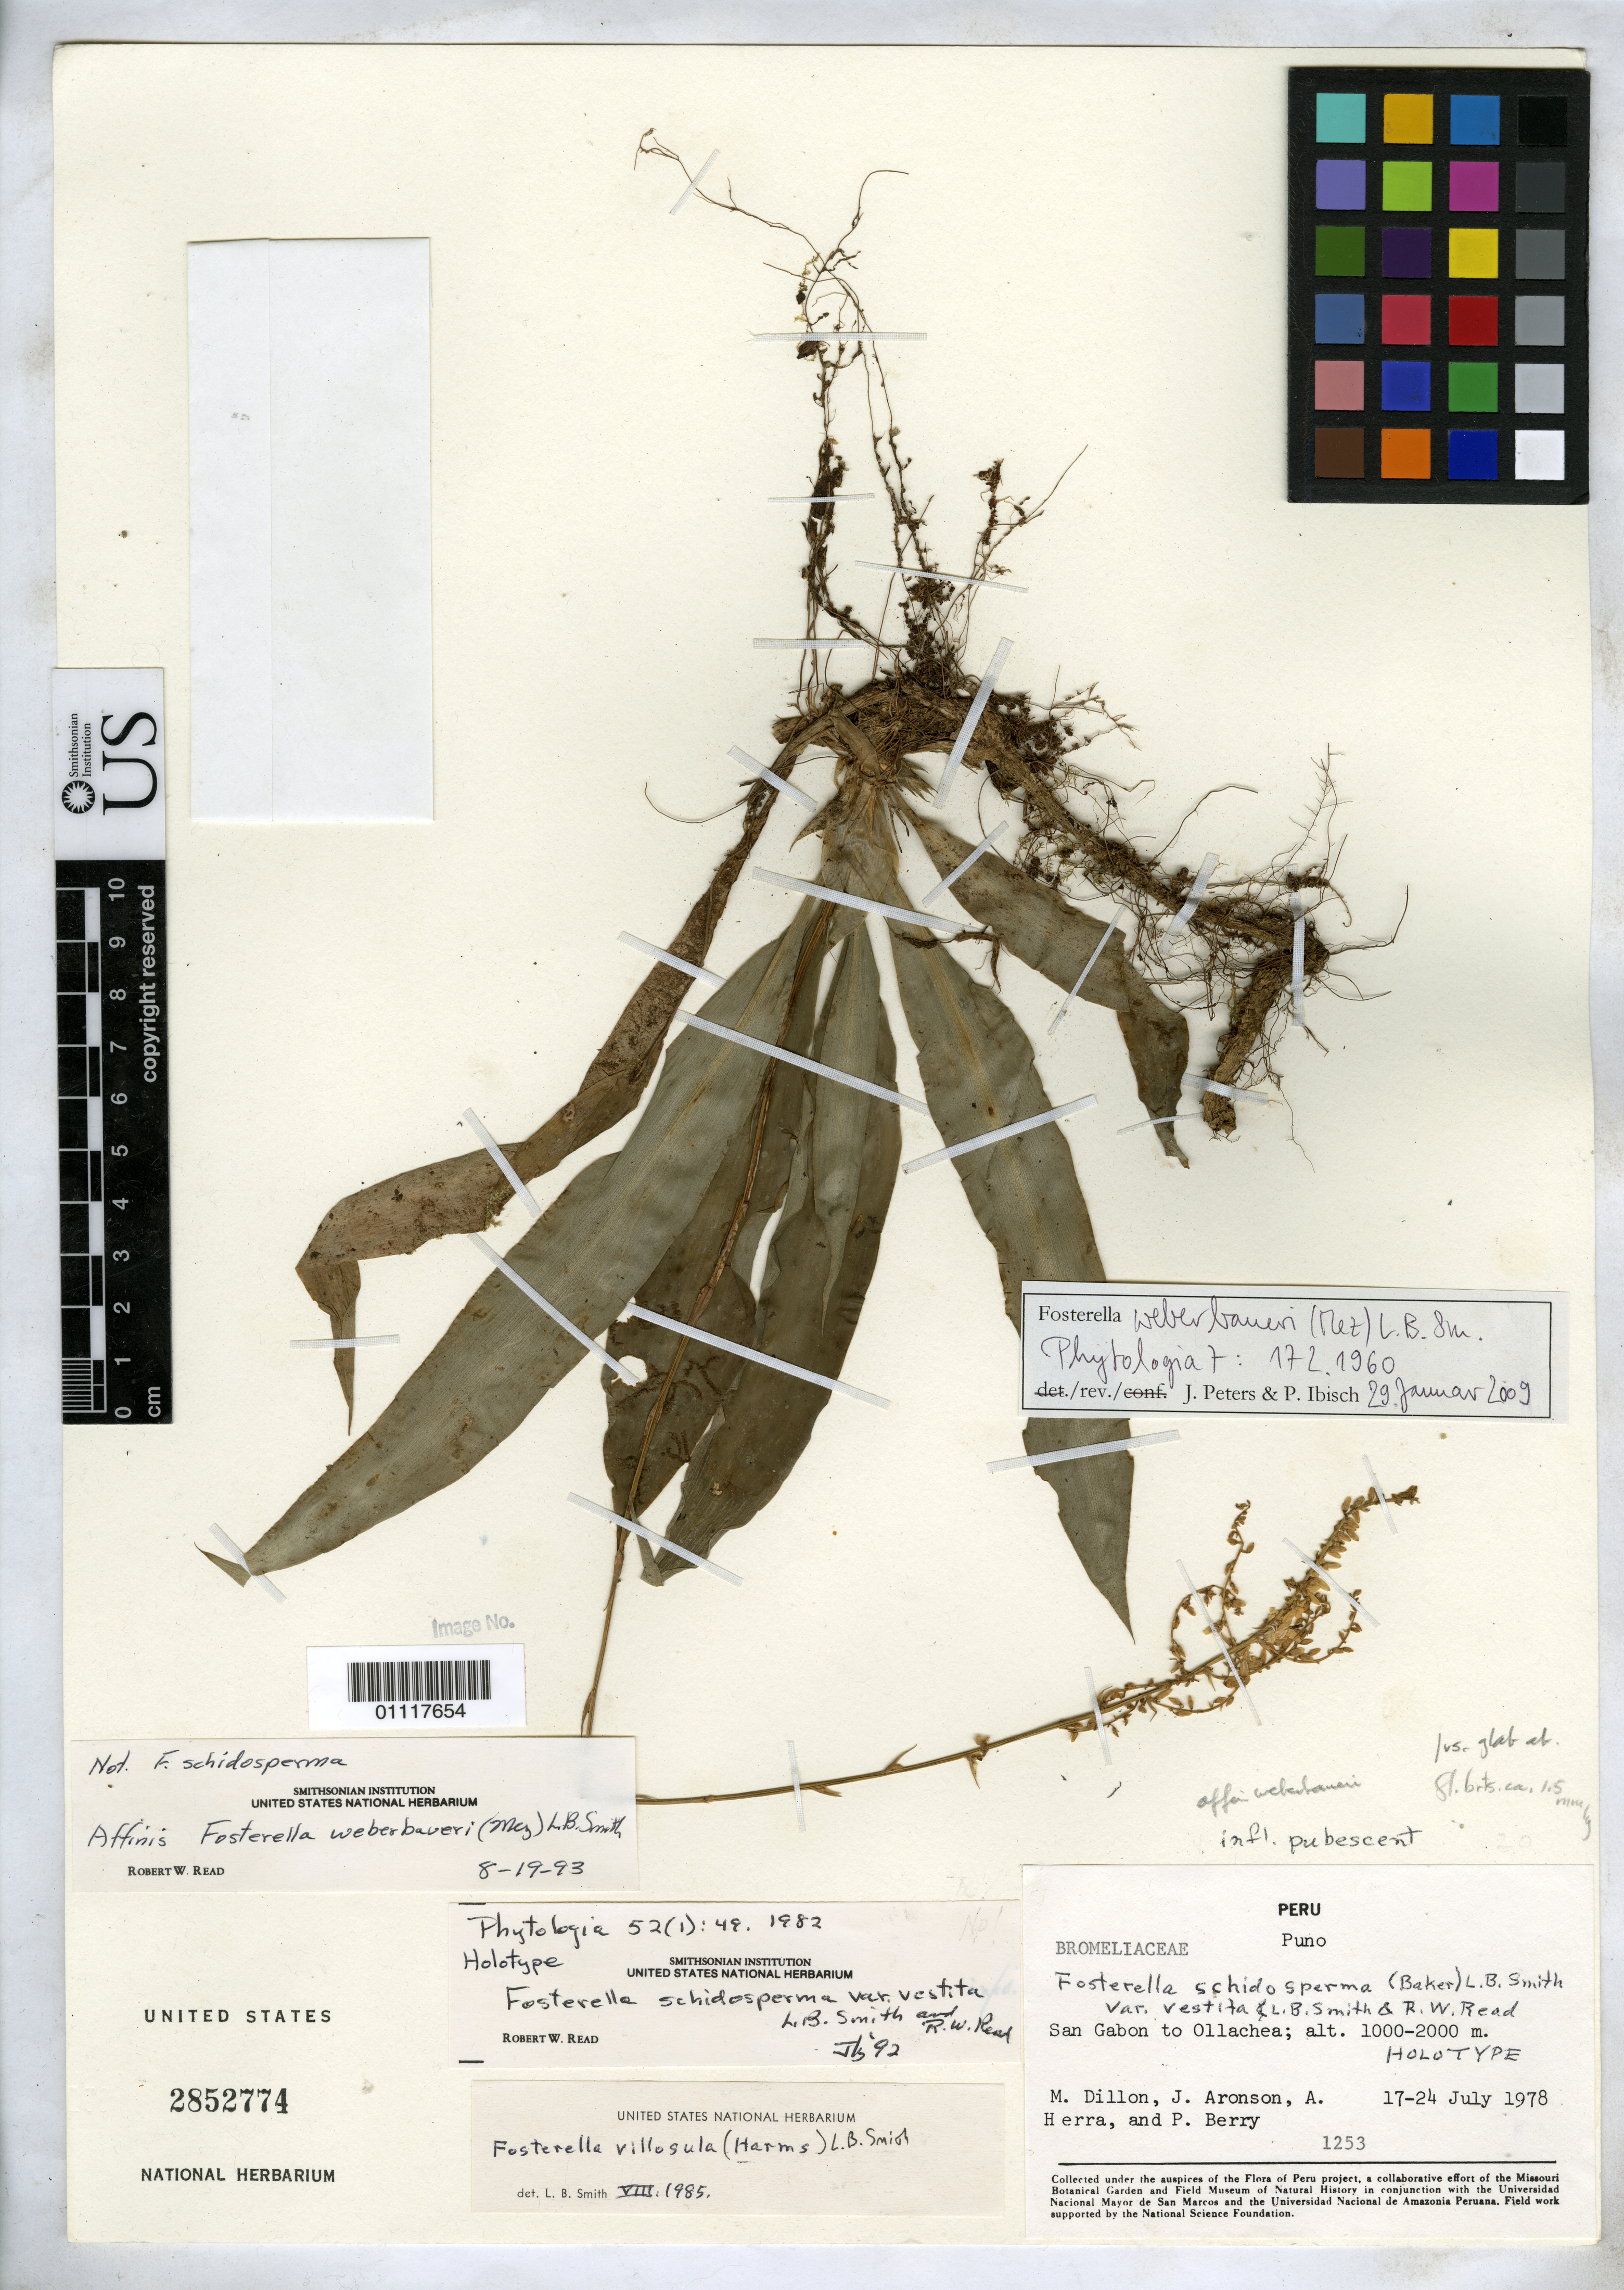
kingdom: Plantae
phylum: Tracheophyta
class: Liliopsida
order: Poales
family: Bromeliaceae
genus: Fosterella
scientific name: Fosterella schidosperma var. vestita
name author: L.B. Sm. & Read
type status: Holotype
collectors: M. O. Dillon, J. Aronson, A. Herrera & P. E. Berry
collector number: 1253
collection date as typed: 17 Jul 1978 to 24 Jul 1978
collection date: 1978-07-17/1978-07-24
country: Peru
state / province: Puno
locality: Ollachea to san gabon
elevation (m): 1000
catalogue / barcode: US 2852774